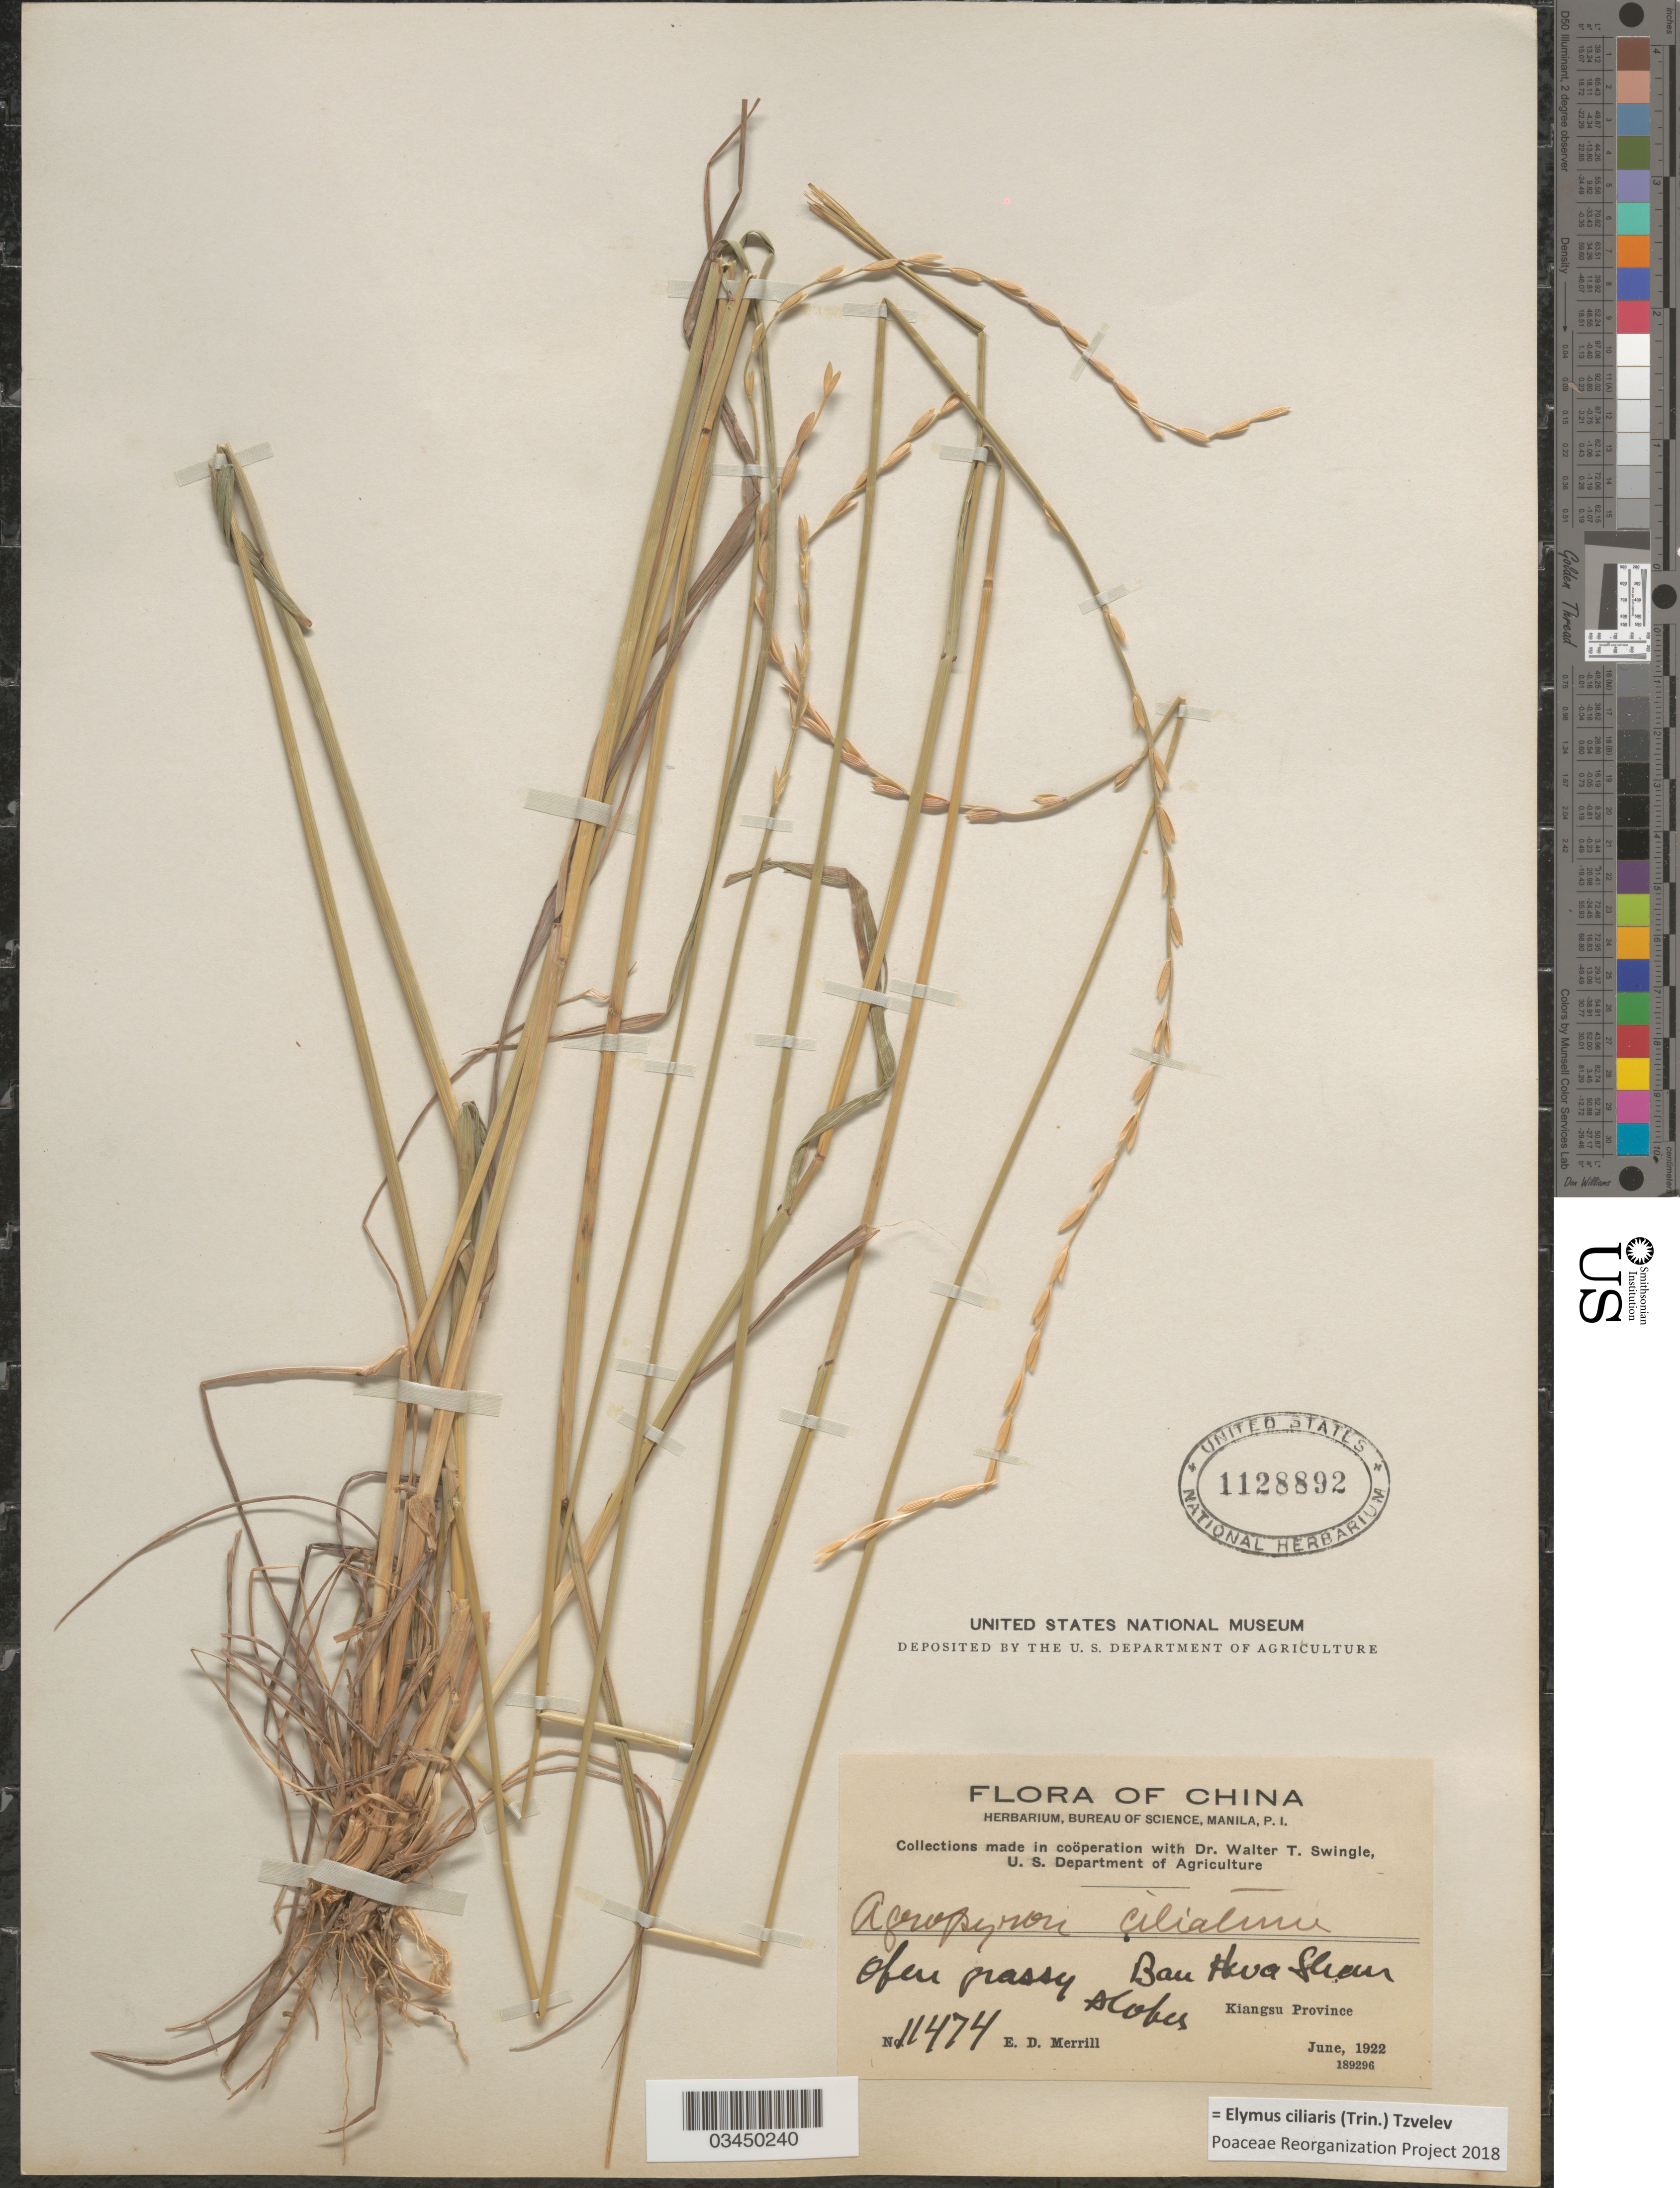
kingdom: Plantae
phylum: Tracheophyta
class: Liliopsida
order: Poales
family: Poaceae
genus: Elymus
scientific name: Elymus ciliaris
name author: (Trin.) Tzvelev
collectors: E. D. Merrill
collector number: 11474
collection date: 1922-06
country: China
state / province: Jiangsu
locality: Open grassy slopes. Ban Hwa Shan. Kiangsu Province.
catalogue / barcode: US 1128892